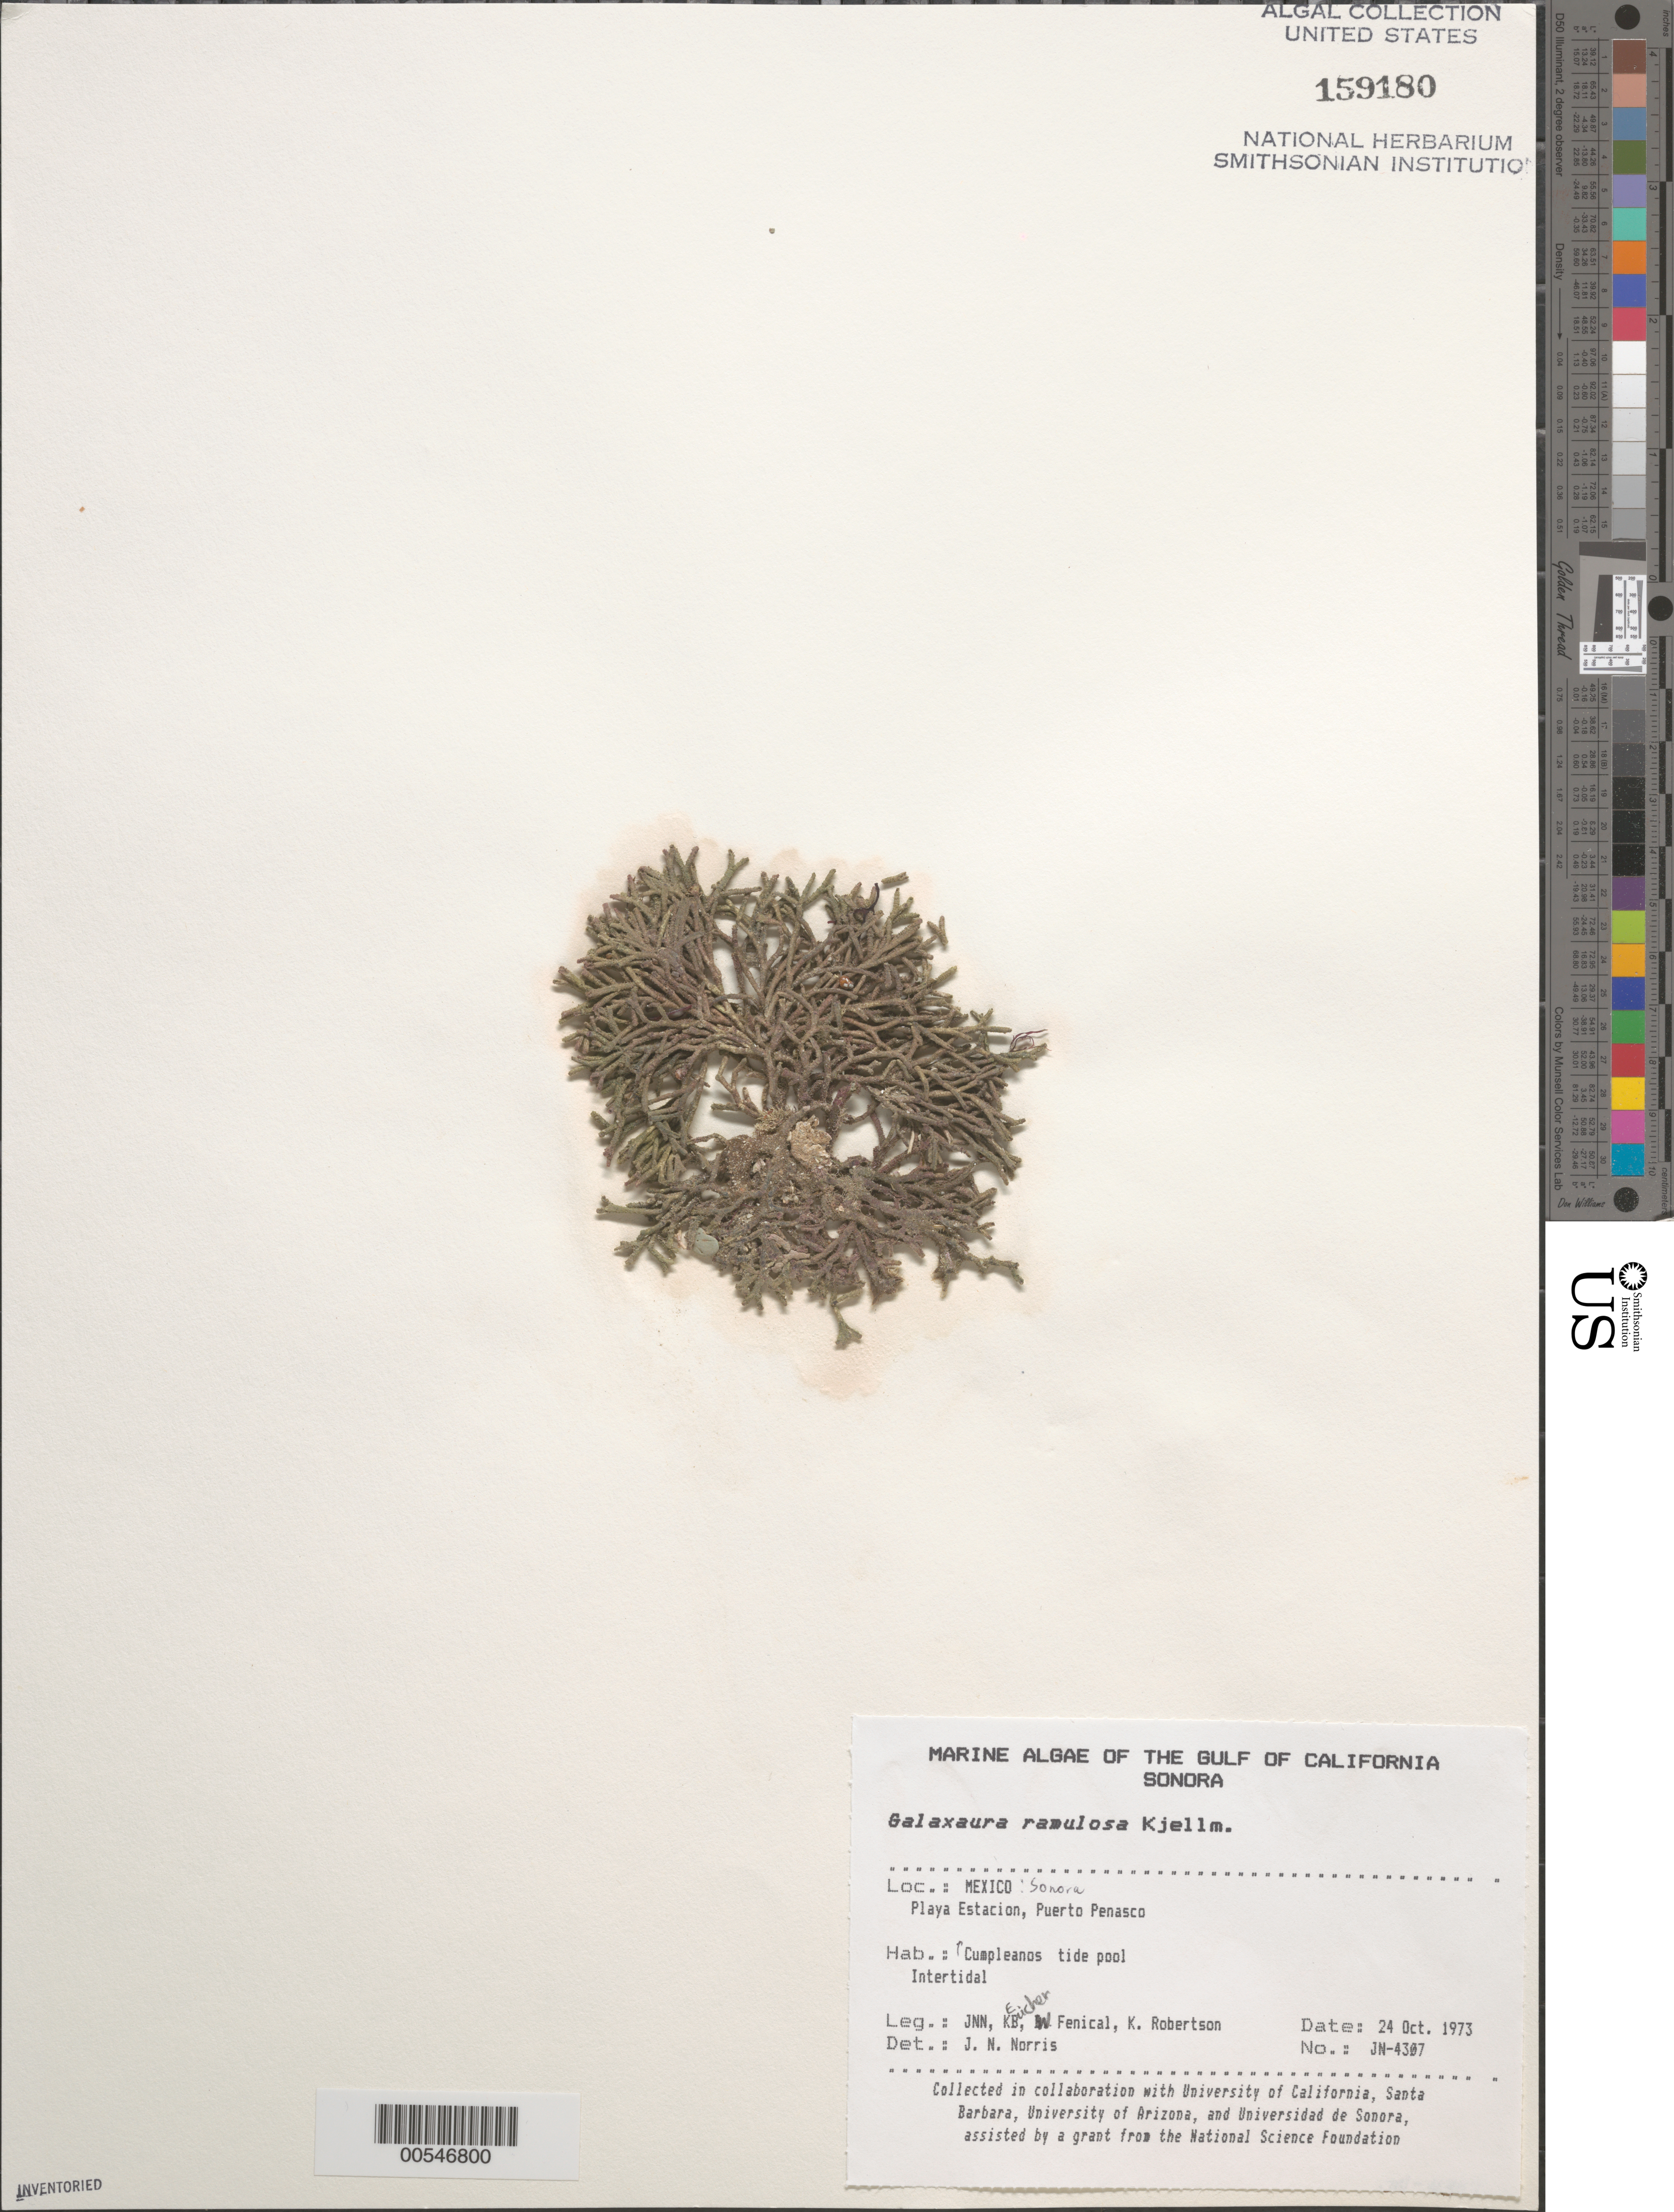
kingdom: Plantae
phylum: Rhodophyta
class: Florideophyceae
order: Nemaliales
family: Galaxauraceae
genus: Galaxaura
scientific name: Galaxaura rugosa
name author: (Ellis & Sol.) J.V.Lamouroux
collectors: J. N. Norris, K. E. Bucher, W. Fenical & K. Robertson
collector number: JN-4307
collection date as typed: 24 Oct 1973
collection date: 1973-10-24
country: Mexico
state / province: Sonora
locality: Playa Estacion, Puerto Penasco, Cumpleanos Tide Pool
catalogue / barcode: US 159180